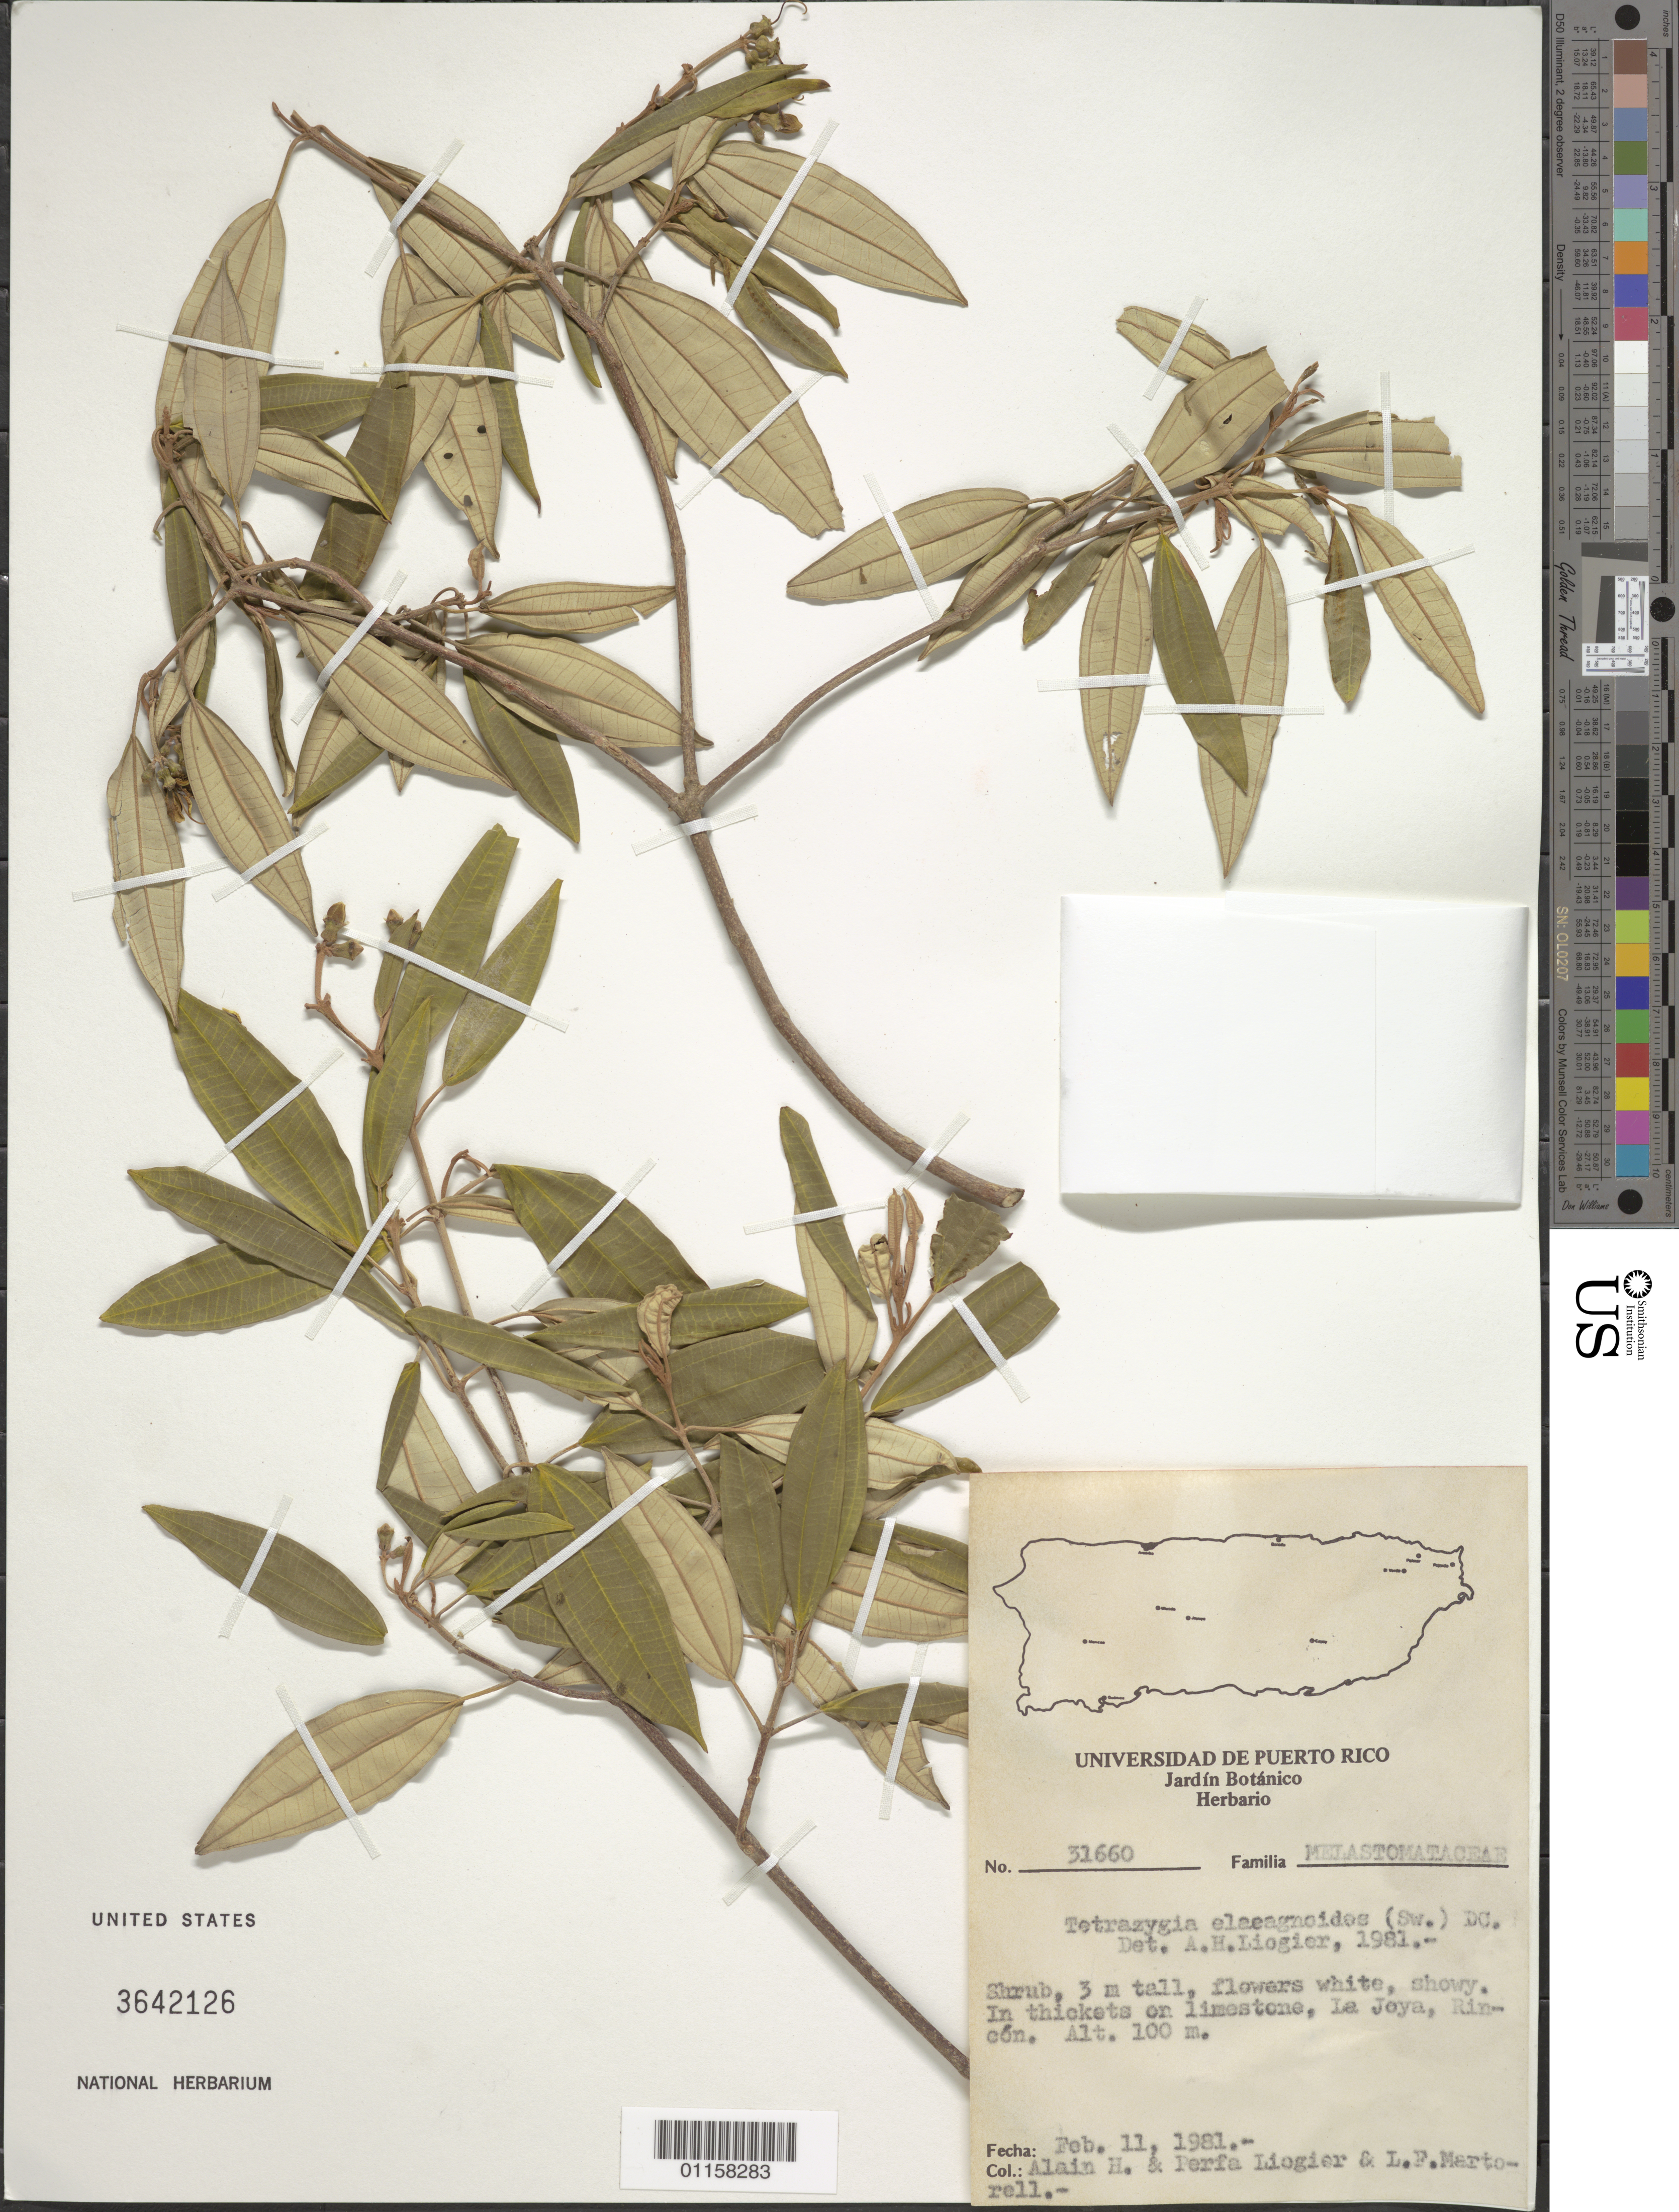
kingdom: Plantae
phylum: Tracheophyta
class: Magnoliopsida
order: Myrtales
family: Melastomataceae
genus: Miconia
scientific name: Miconia elaeagnoides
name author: (Sw.) Griseb.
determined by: Judd, Walter S.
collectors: A. H. Liogier, M. P. Liogier & L. Martorell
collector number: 31660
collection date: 1981-02-11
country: Puerto Rico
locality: Rincón, La Joya.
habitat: In thickets on limestone.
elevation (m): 100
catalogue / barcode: US 3642126